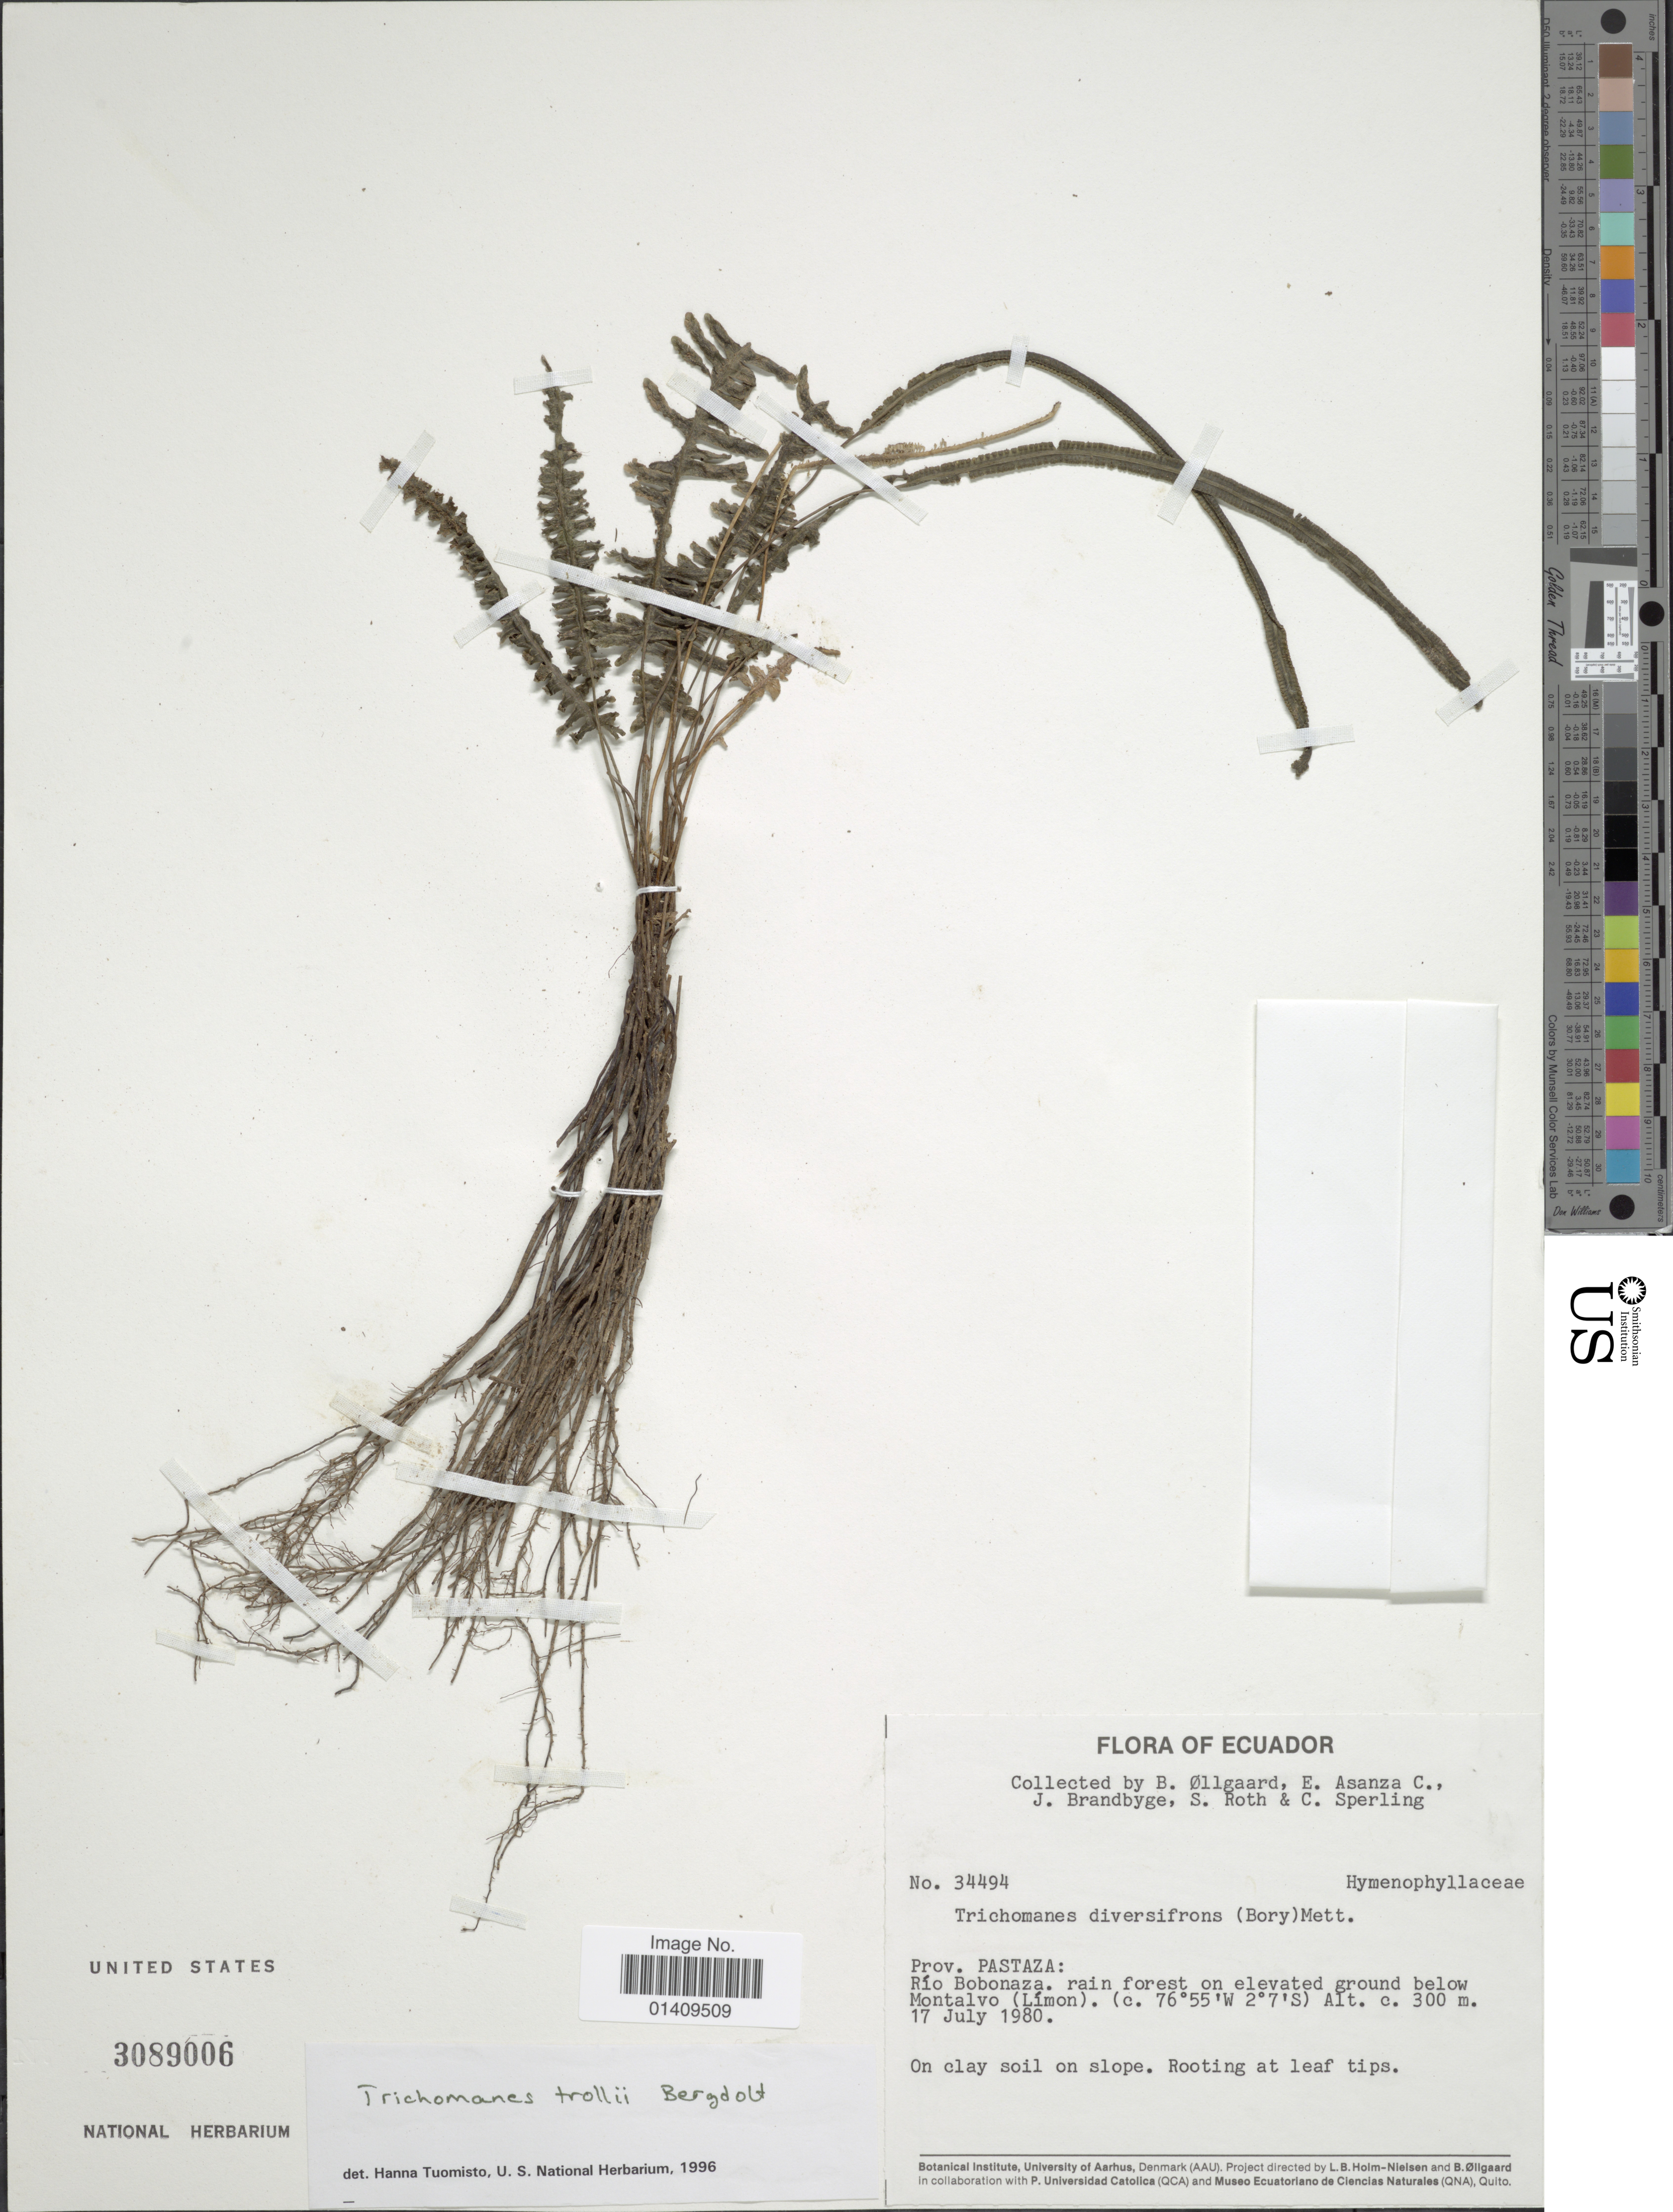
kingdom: Plantae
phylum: Tracheophyta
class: Polypodiopsida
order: Hymenophyllales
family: Hymenophyllaceae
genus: Trichomanes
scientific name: Trichomanes trollii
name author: Bergdolt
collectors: B. Øllgaard, E. Asanza, J. Brandbyge, S. Roth & C. Sperling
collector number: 34494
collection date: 1980-07-17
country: Ecuador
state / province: Pastaza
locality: Prov. Pastaza Rio Bobonaza ground below Montalvo Limon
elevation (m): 300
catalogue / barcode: US 3089006